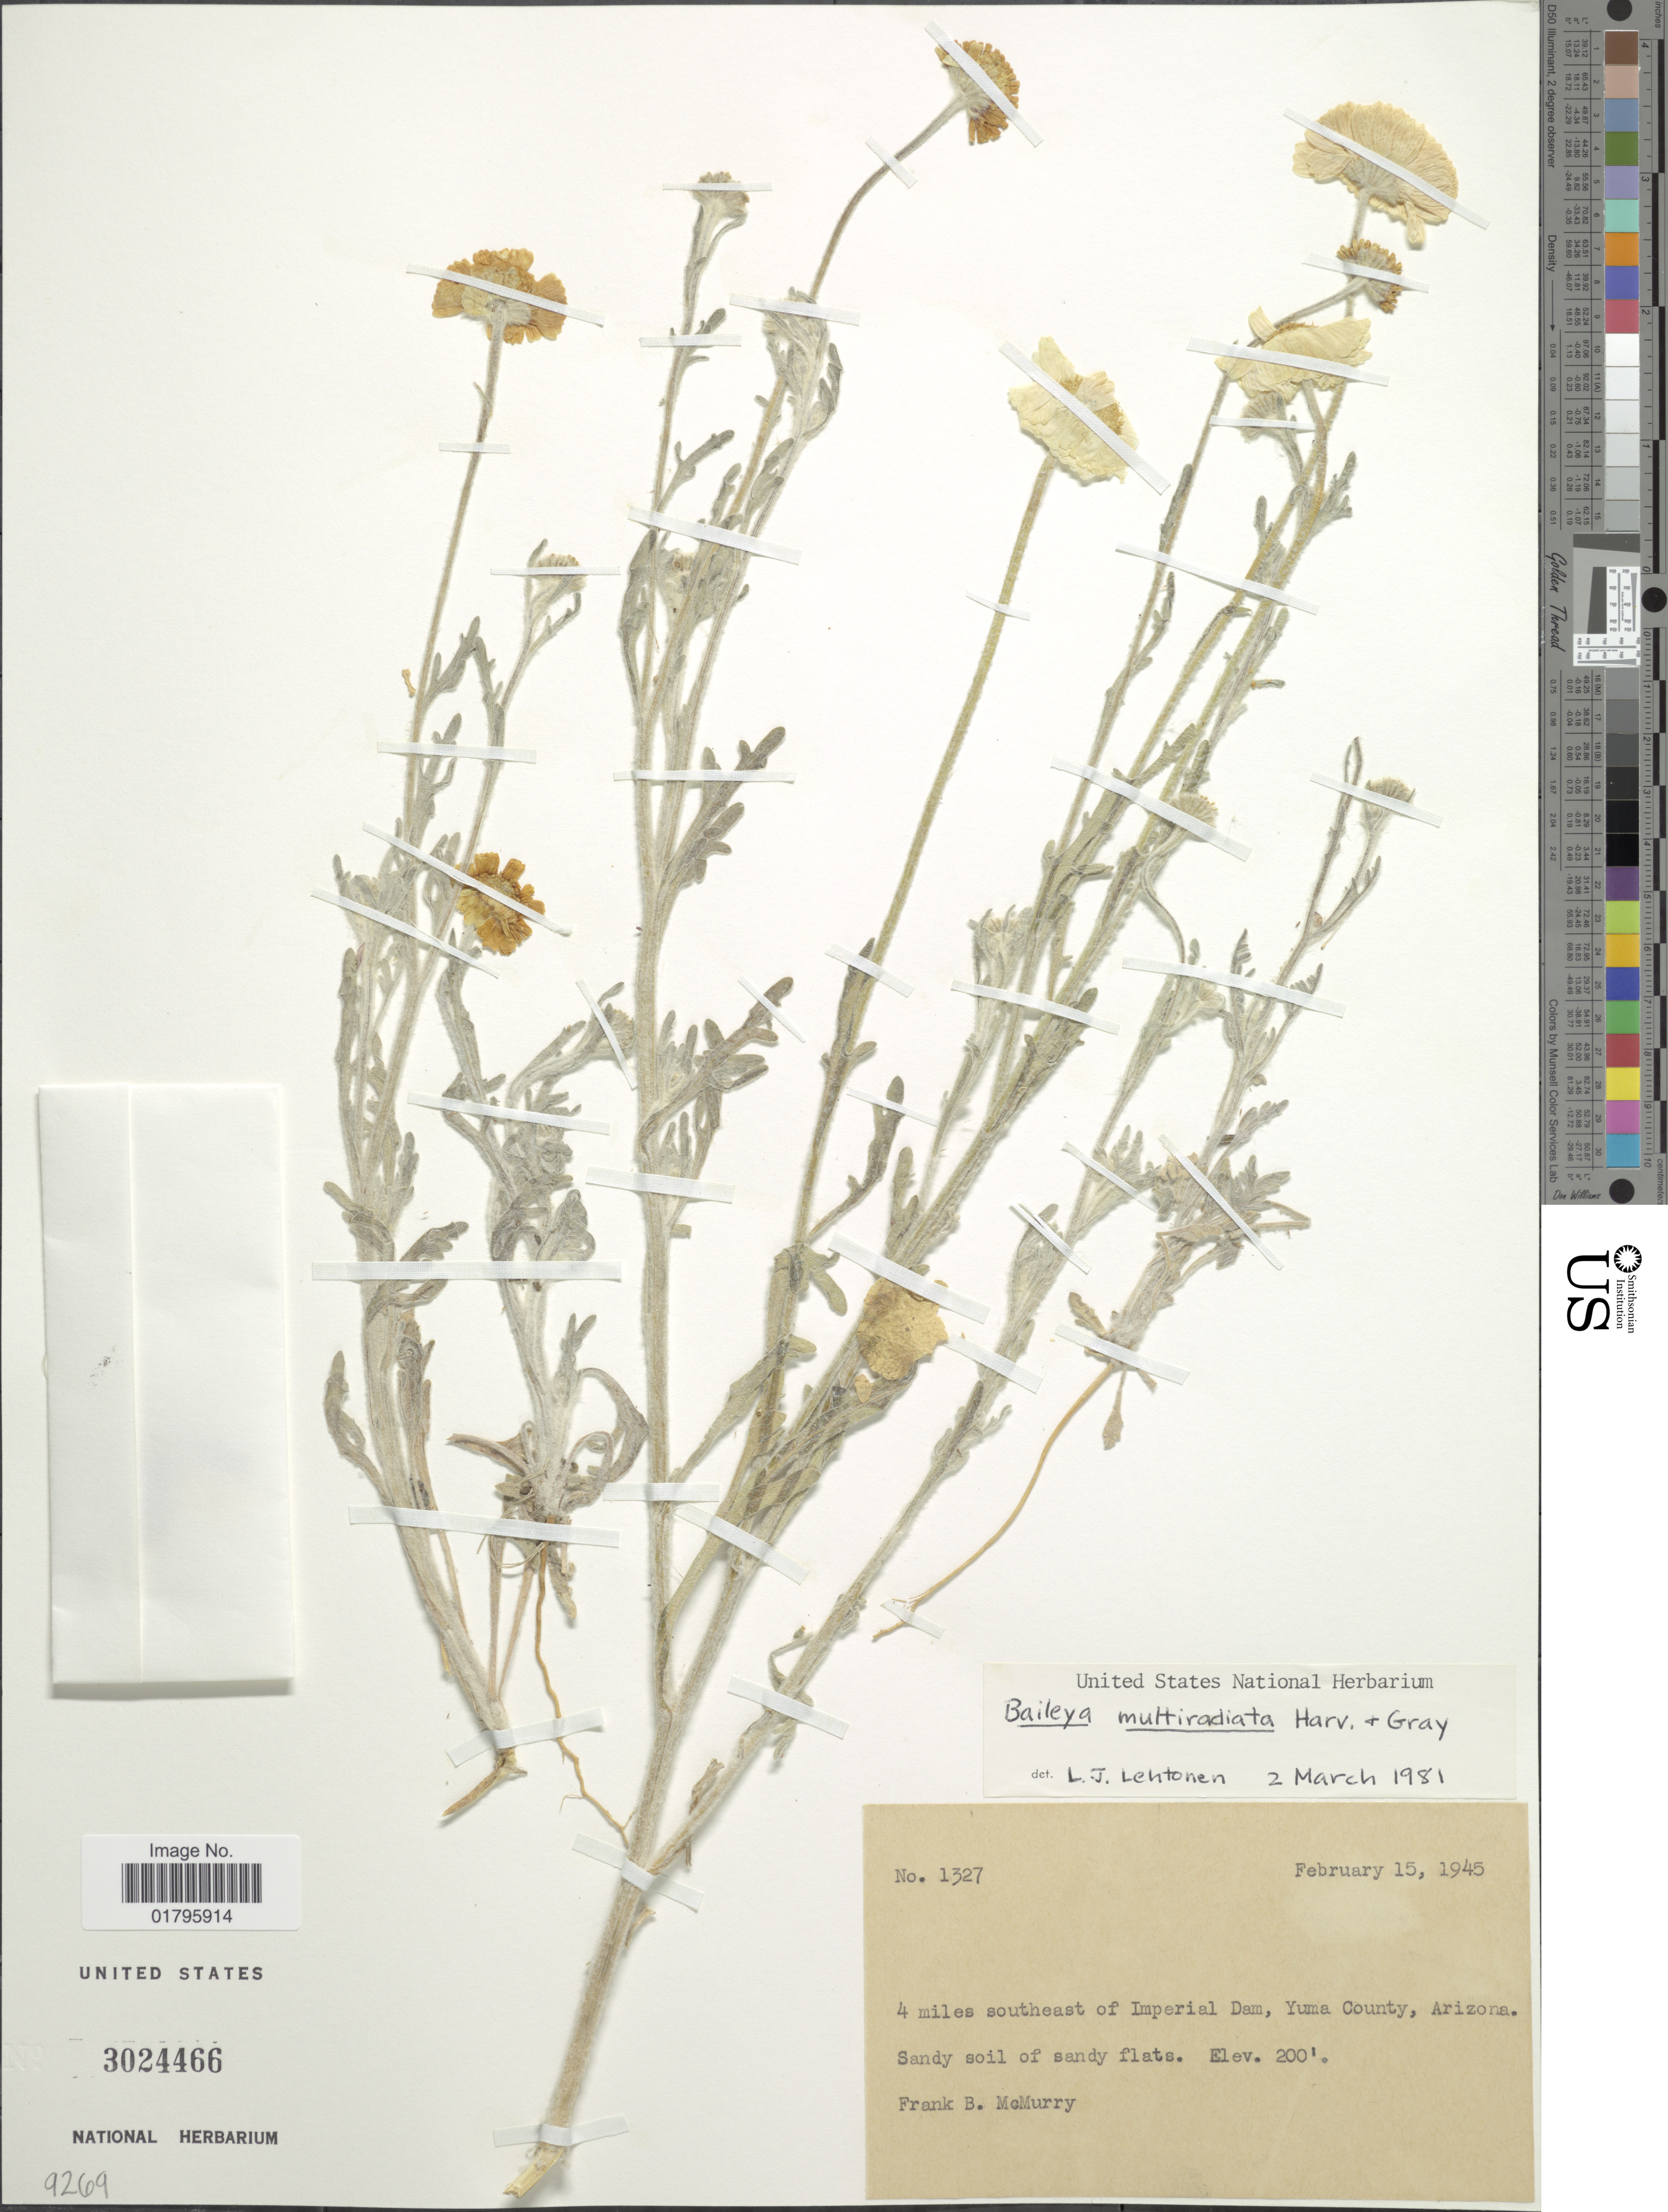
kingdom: Plantae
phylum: Tracheophyta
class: Magnoliopsida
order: Asterales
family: Asteraceae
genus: Baileya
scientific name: Baileya multiradiata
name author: Harv. & A. Gray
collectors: F. B. McMurry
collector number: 1327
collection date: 1945-02-15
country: United States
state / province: Arizona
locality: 4 miles southeast of Imperial Dam, Yuma County, Arizona.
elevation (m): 61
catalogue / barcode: US 3024466